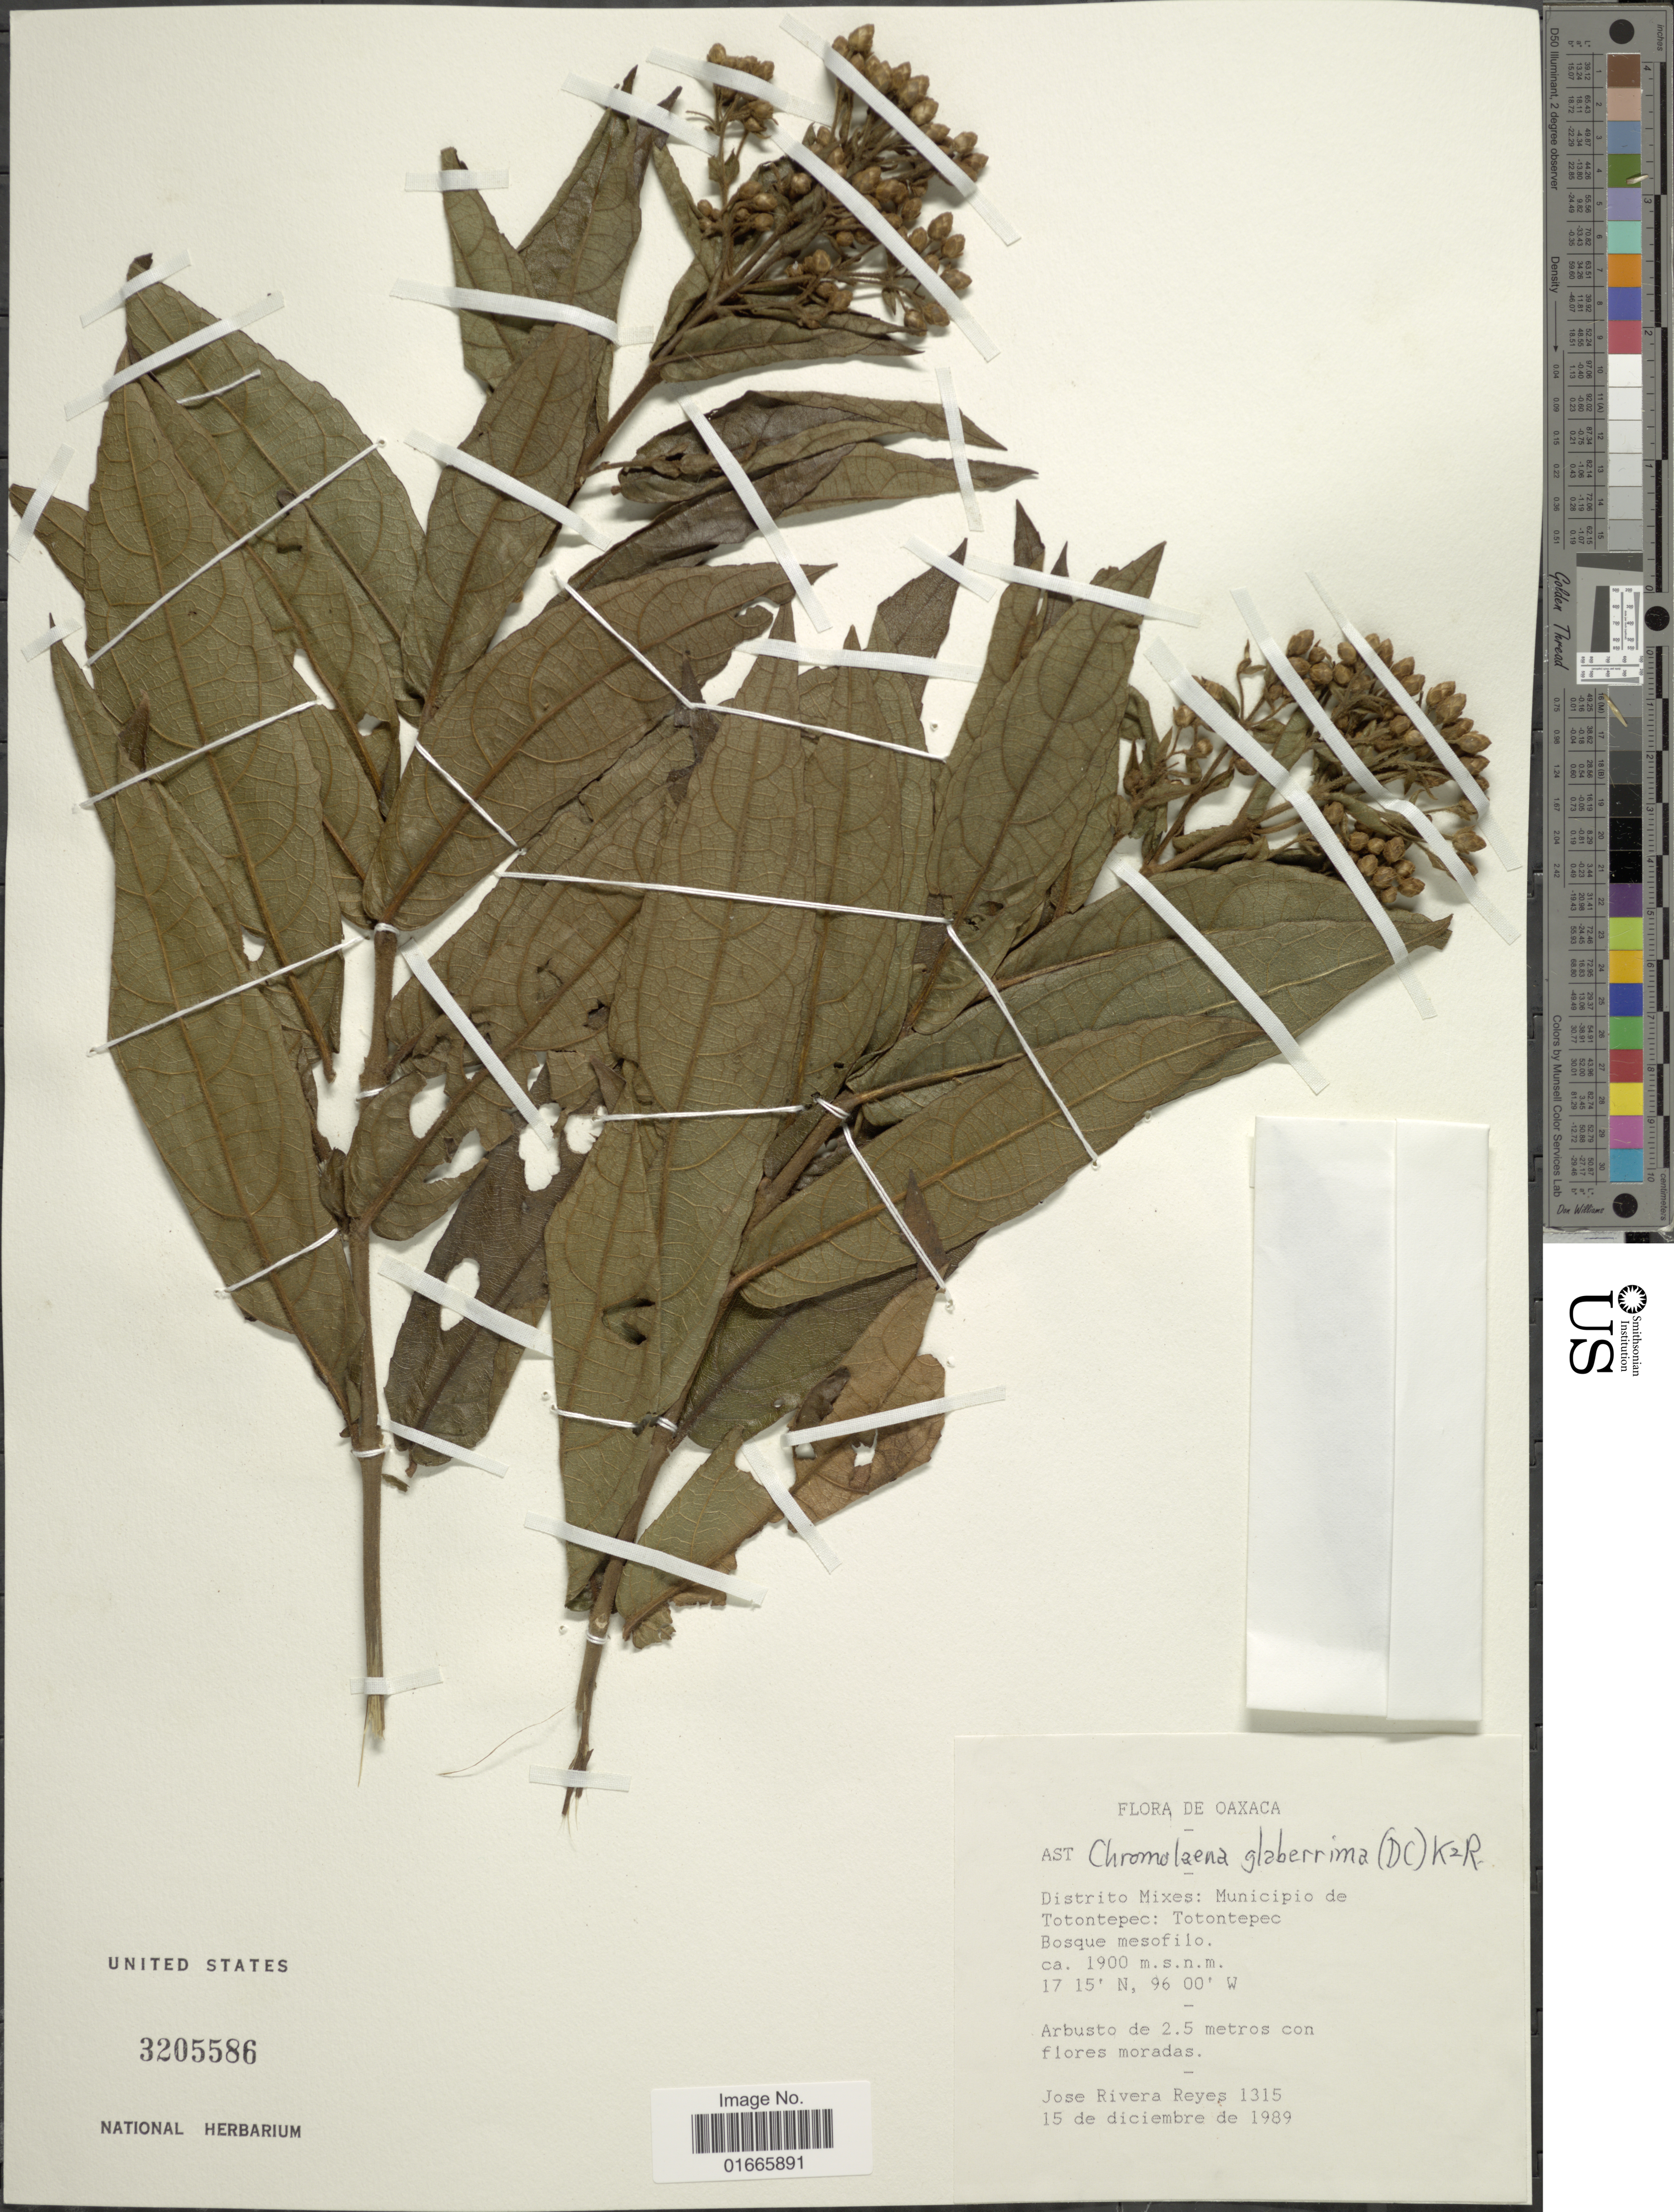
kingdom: Plantae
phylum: Tracheophyta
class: Magnoliopsida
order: Asterales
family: Asteraceae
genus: Chromolaena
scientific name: Chromolaena glaberrima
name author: (DC.) R.M. King & H. Rob.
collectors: J. Reyes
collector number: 1315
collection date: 1989-12-15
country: Mexico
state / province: Oaxaca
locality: Distrito Mixes: Municipio de Totontepec: Totontepec Bosque mesofilo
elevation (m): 1900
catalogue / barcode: US 3205586